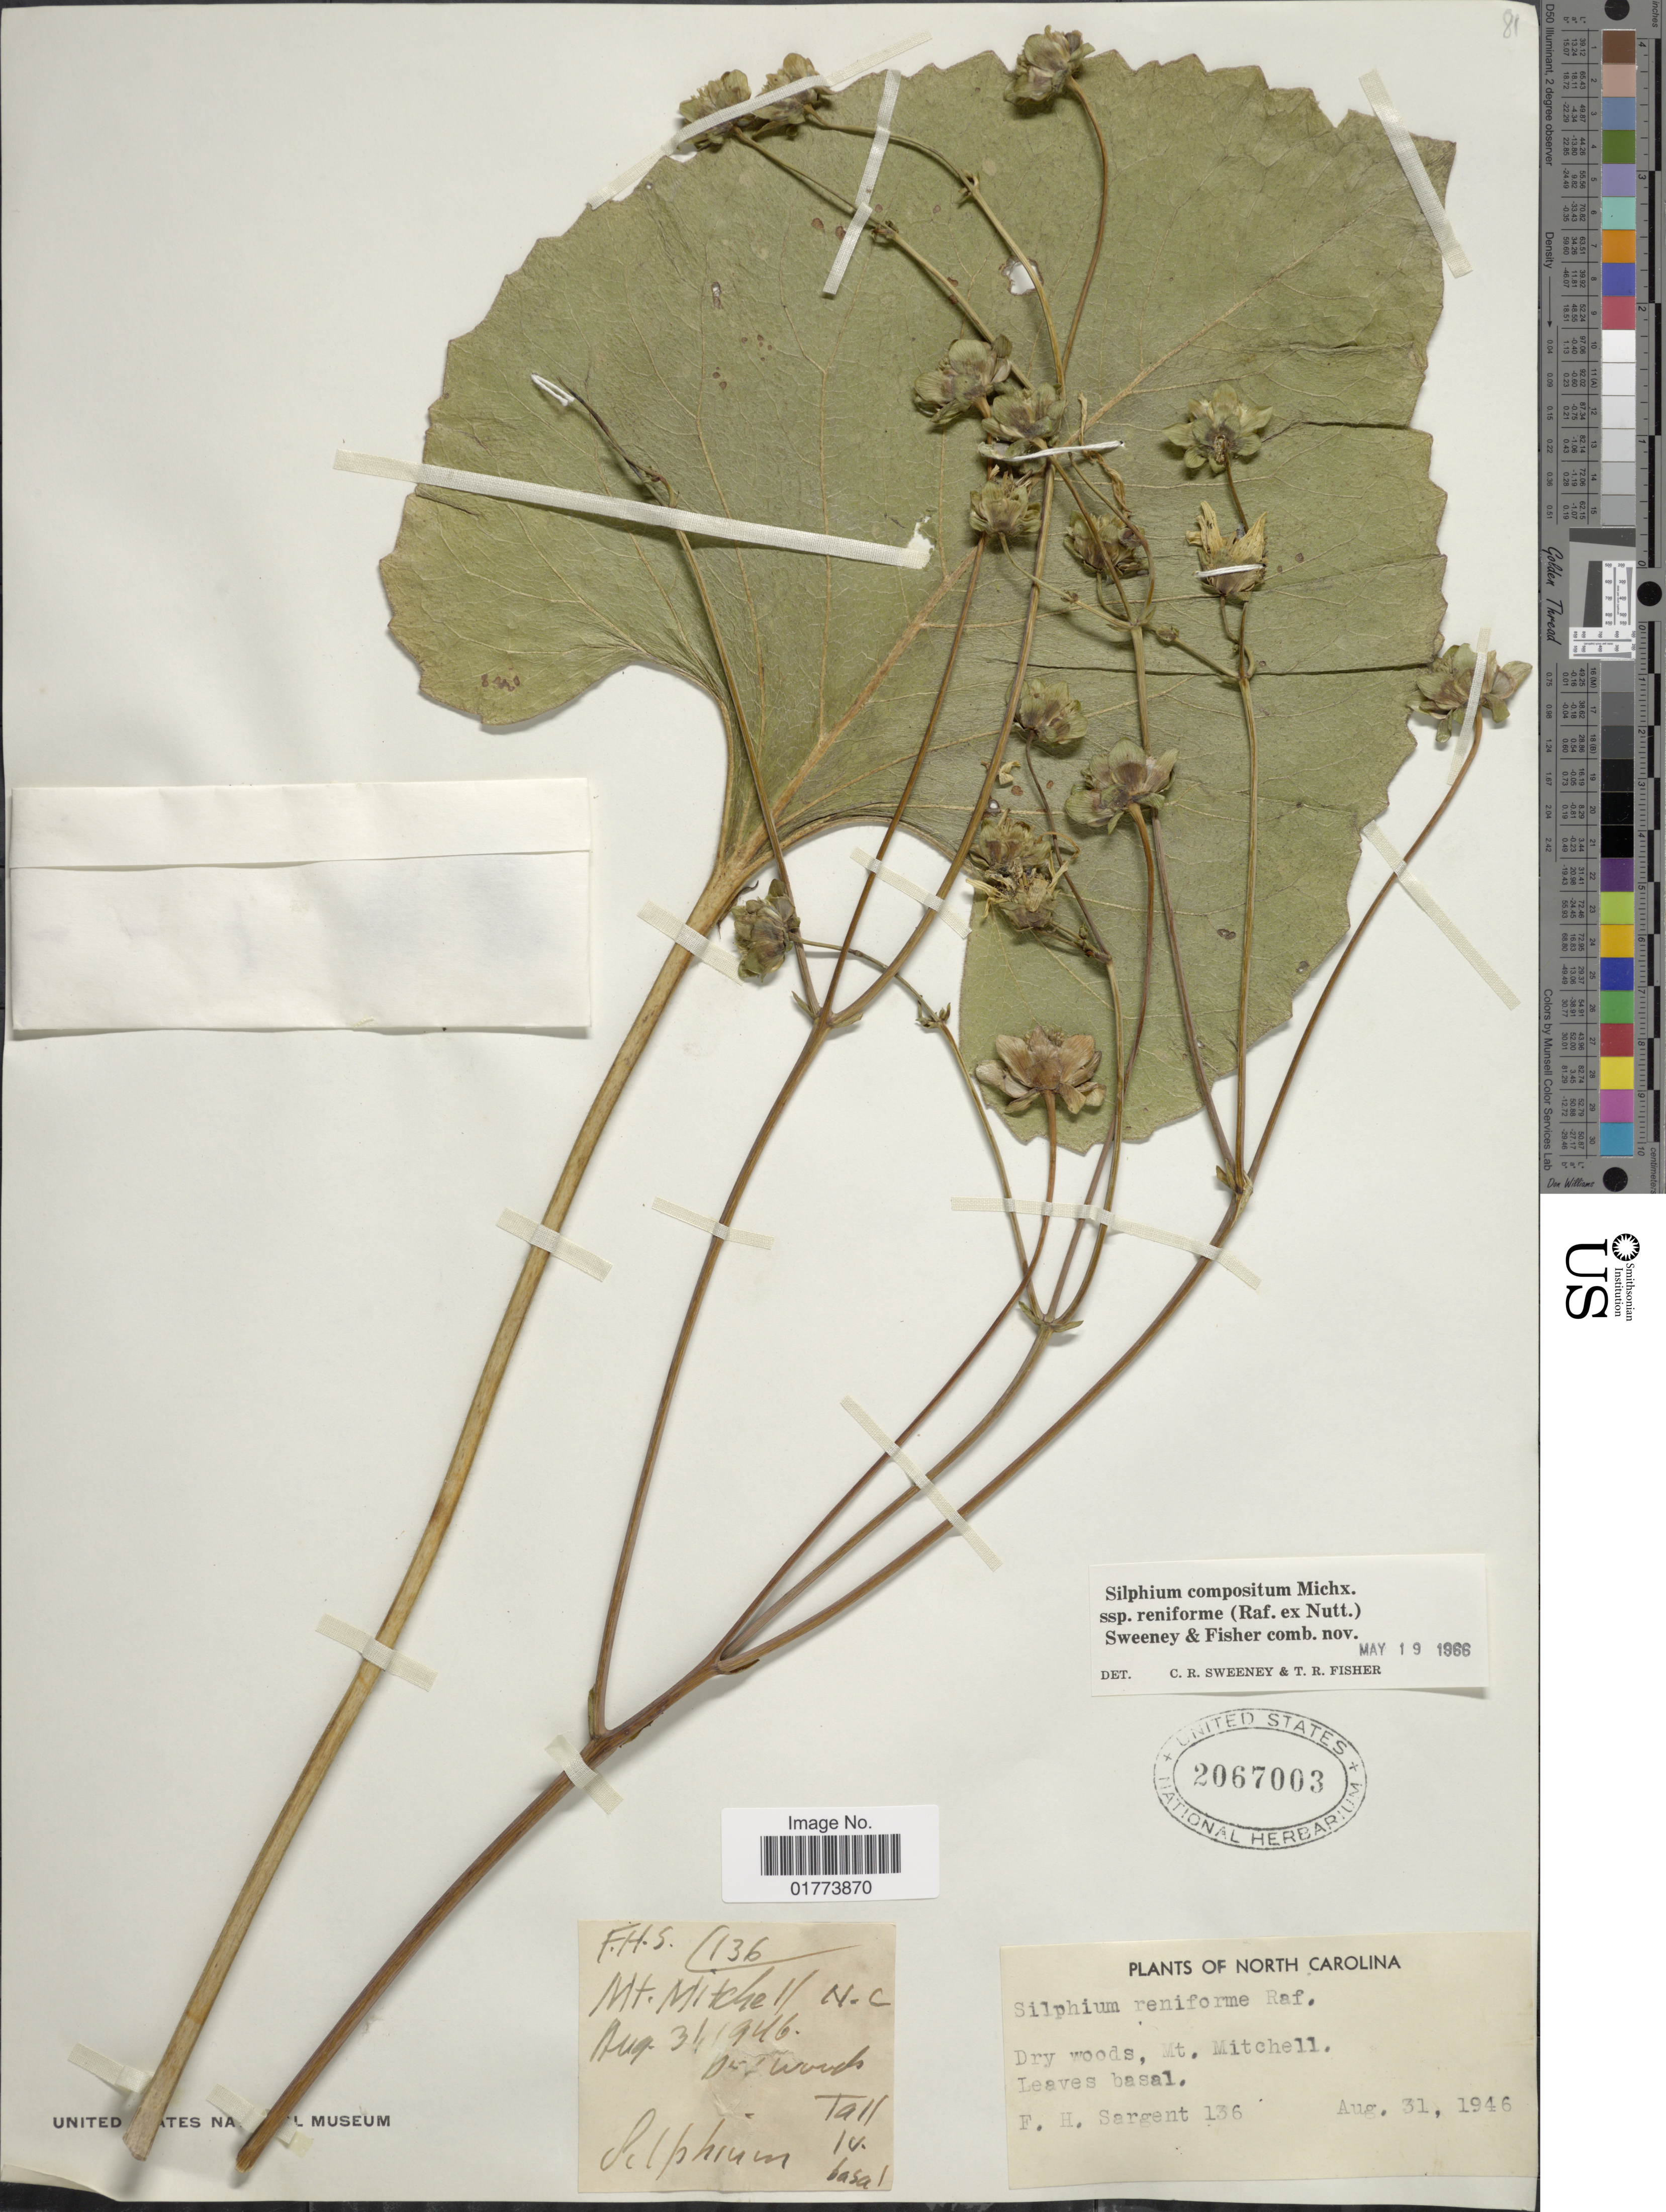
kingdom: Plantae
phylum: Tracheophyta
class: Magnoliopsida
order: Asterales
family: Asteraceae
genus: Silphium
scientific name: Silphium compositum subsp. reniforme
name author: (Raf. ex Nutt.) C. R. Sweeney & T.R. Fisher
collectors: F. H. Sargent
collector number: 136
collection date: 1946-08-31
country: United States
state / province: North Carolina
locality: Mt. Mitchell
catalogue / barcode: US 2067003